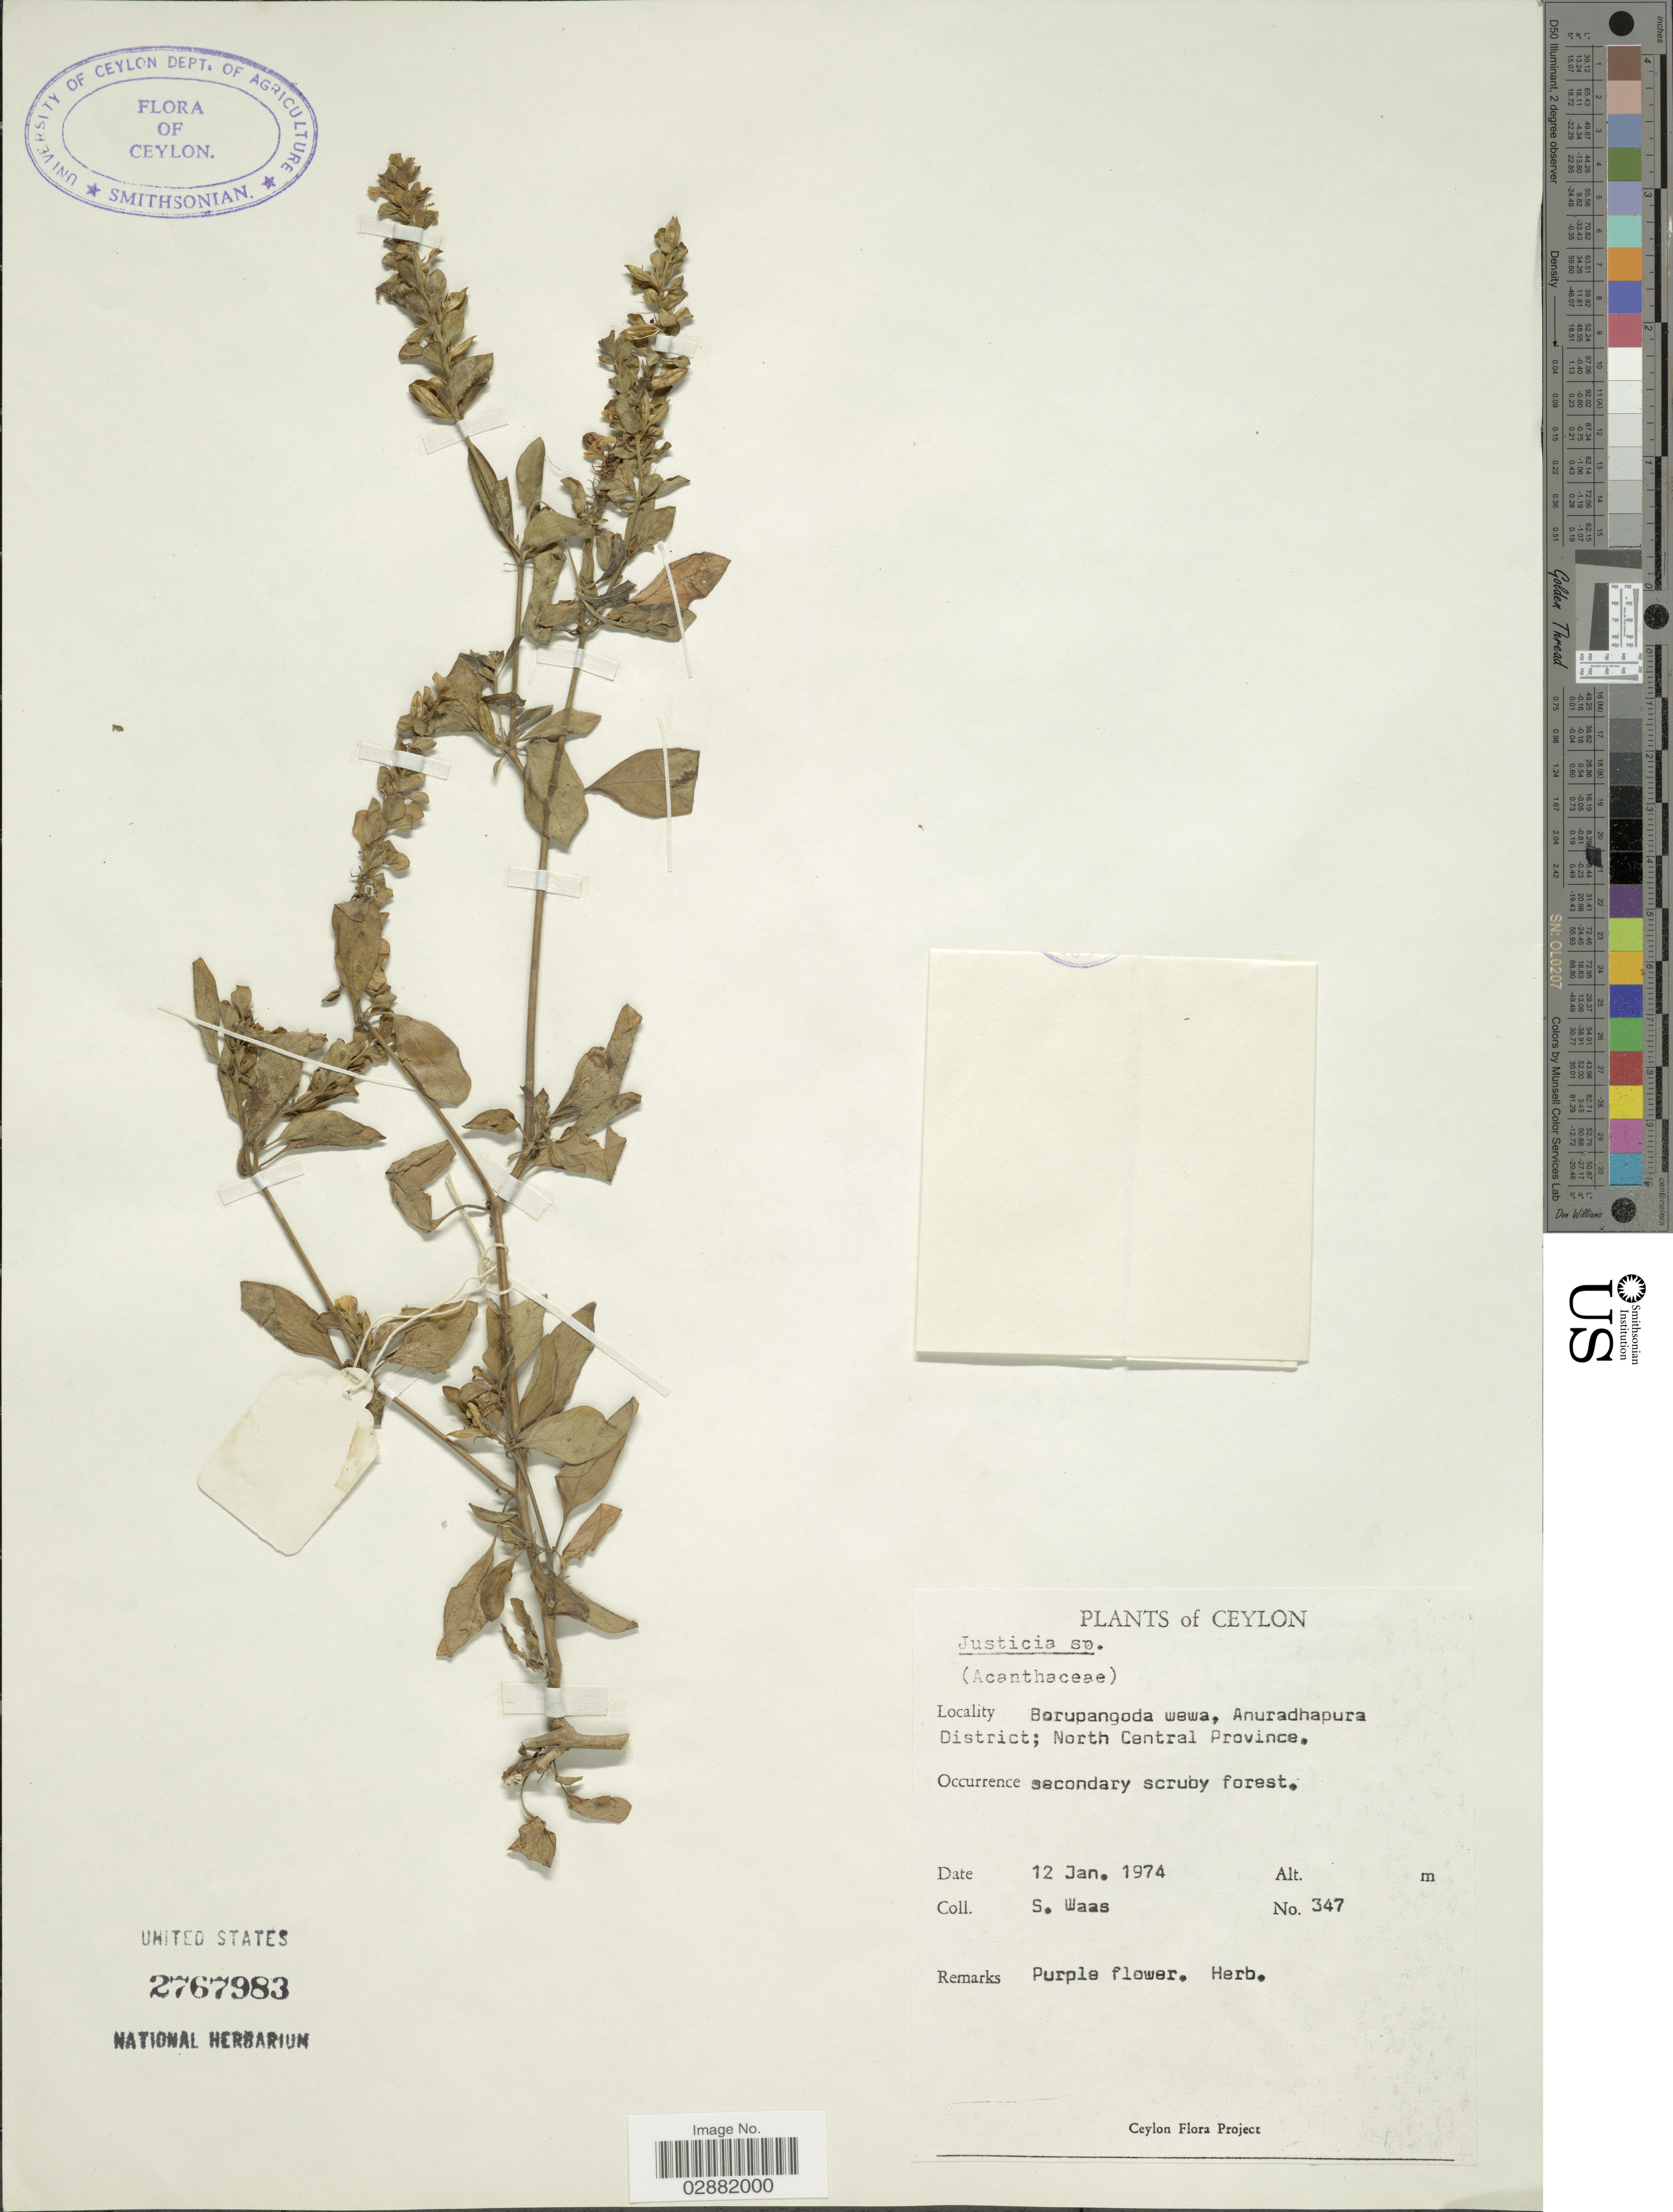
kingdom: Plantae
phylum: Tracheophyta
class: Magnoliopsida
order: Lamiales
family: Acanthaceae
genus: Justicia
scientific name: Justicia tranquebariensis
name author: L. f.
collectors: S. Waas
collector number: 347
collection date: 1974-01-12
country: Sri Lanka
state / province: North Central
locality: Ceylon, Borupangoda wewa, Anuradhapura District.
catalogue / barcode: US 2767983